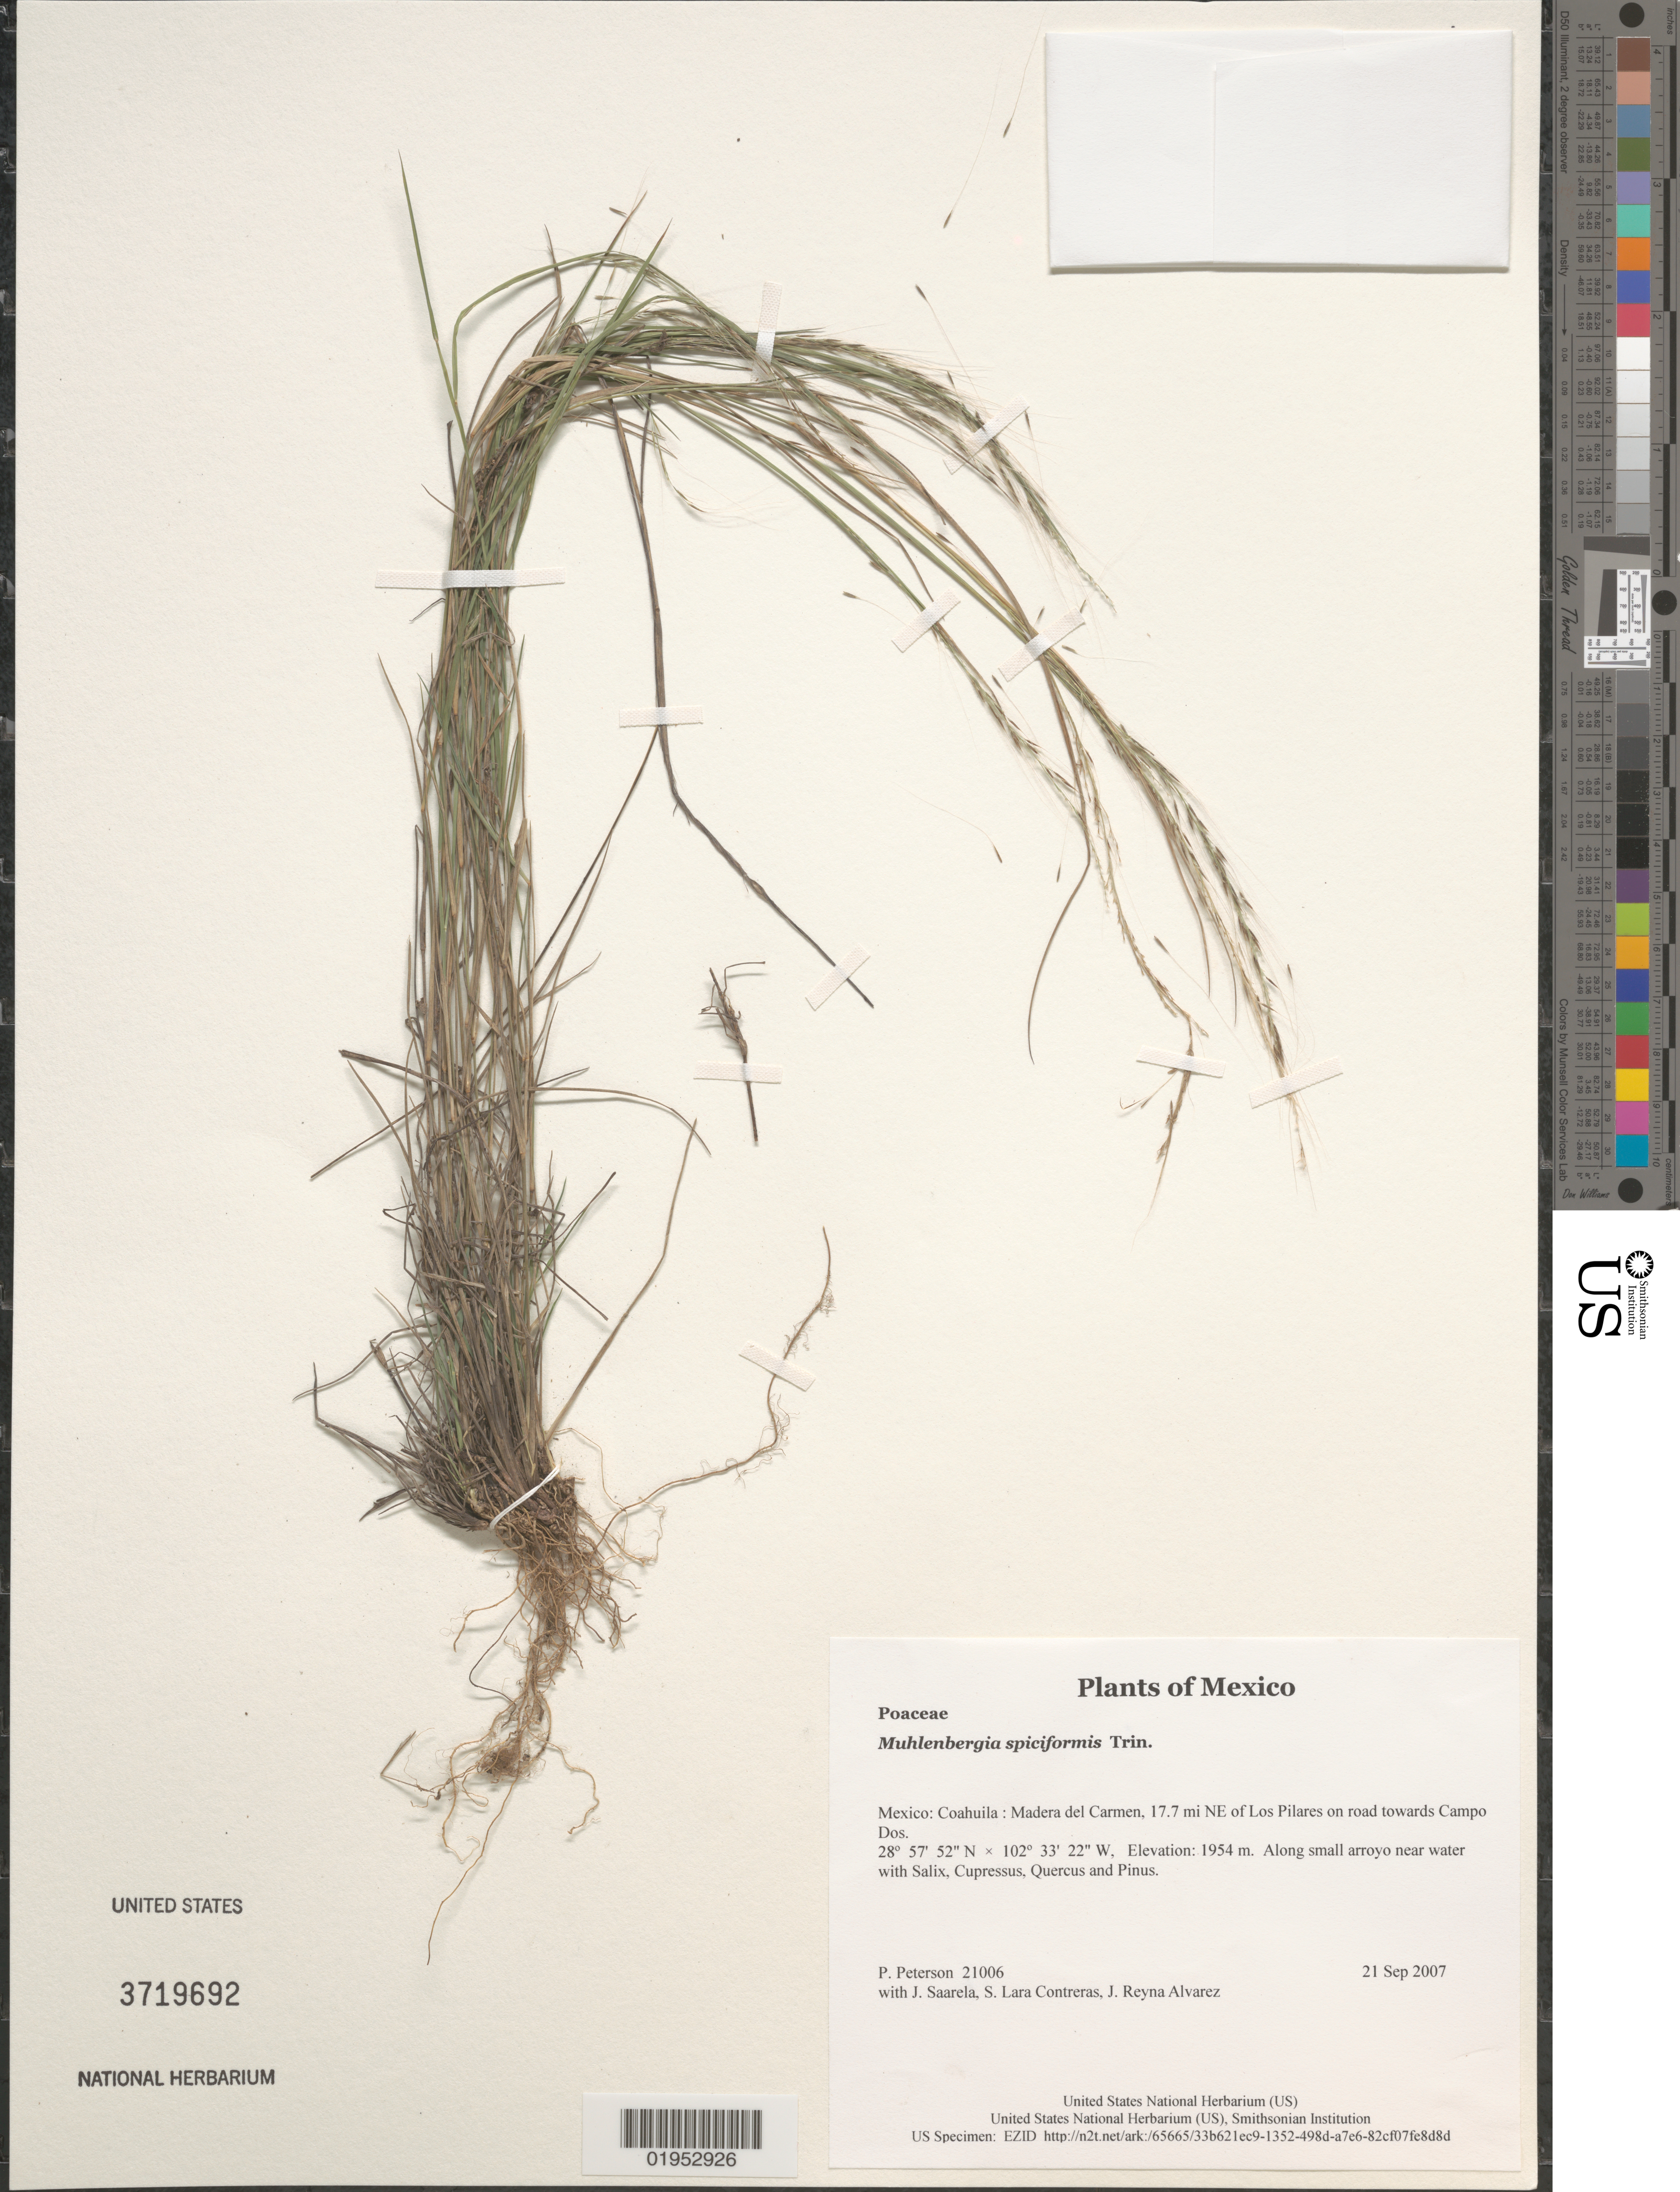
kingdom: Plantae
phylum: Tracheophyta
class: Liliopsida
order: Poales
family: Poaceae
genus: Muhlenbergia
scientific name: Muhlenbergia spiciformis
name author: Trin.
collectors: P. M. Peterson, J. Saarela, S. Lara Contreras & J. Reyna Alvarez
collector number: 21006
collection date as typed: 21 Sep 2007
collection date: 2007-09-21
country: Mexico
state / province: Coahuila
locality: Madera del Carmen, 17.7 mi NE of Los Pilares on road towards Campo Dos.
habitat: Along small arroyo near water with Salix, Cupressus, Quercus and Pinus.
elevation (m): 1954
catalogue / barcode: US 3719692